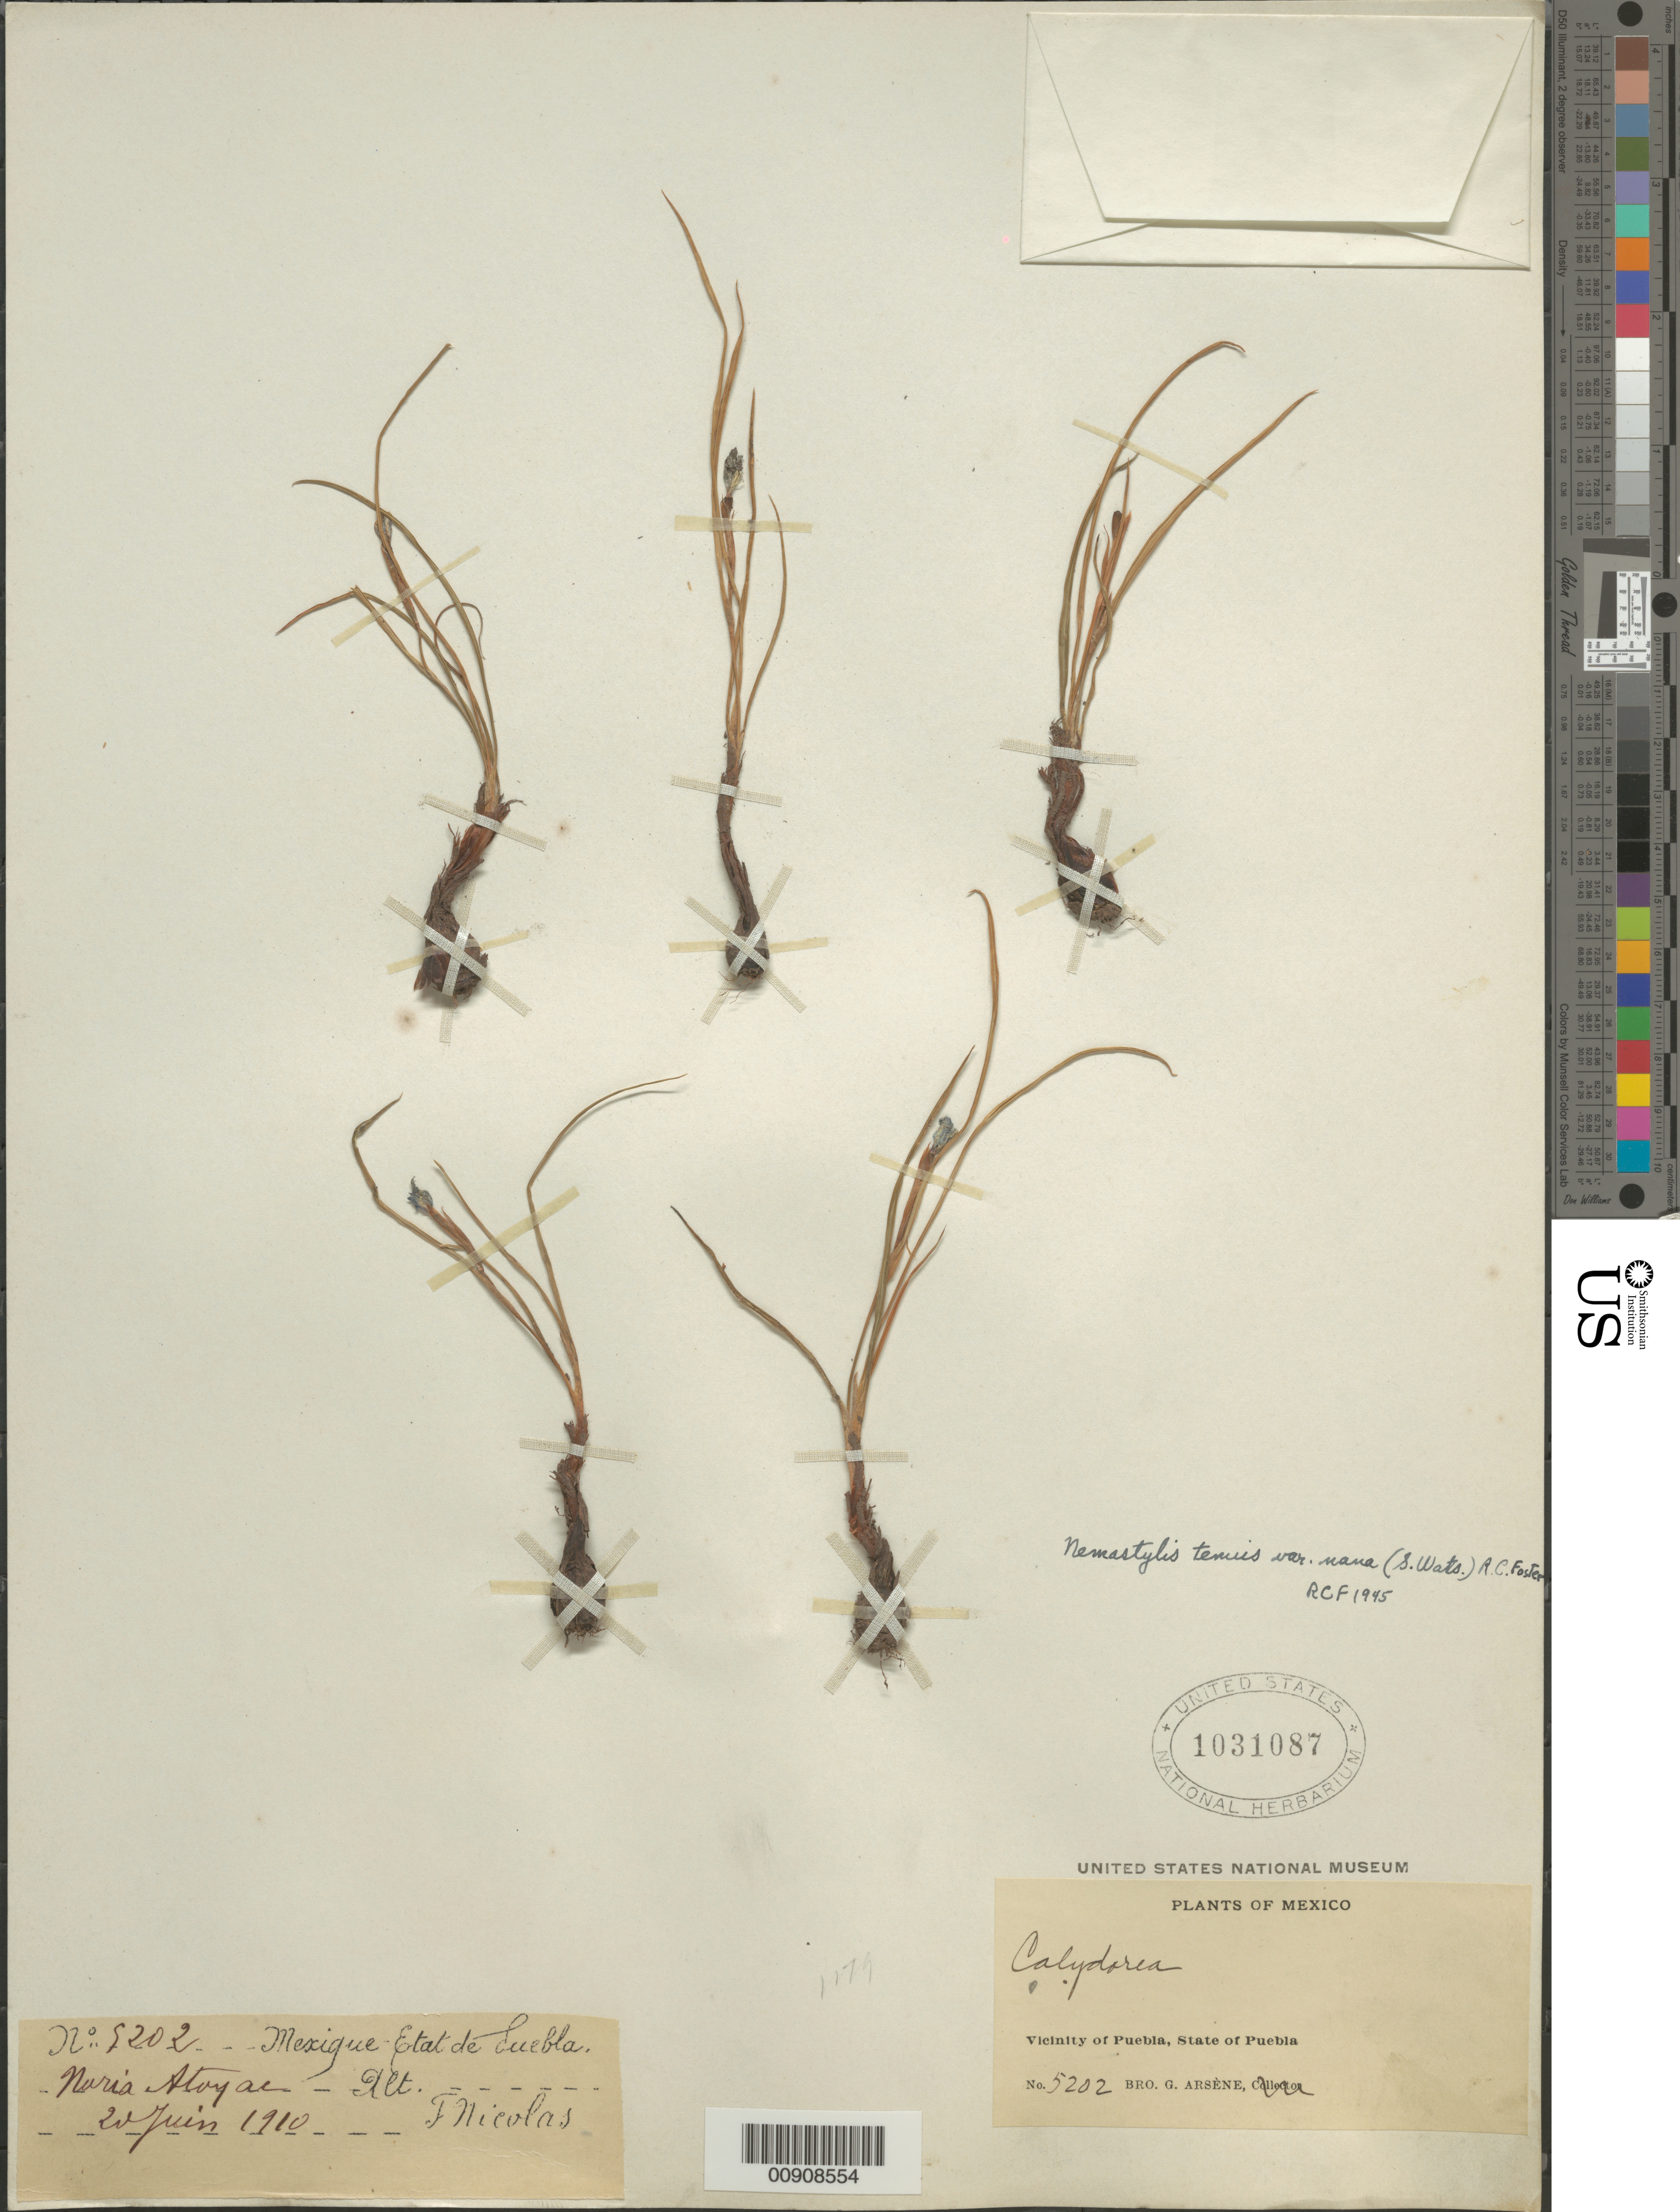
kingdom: Plantae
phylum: Tracheophyta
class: Liliopsida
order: Asparagales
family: Iridaceae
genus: Nemastylis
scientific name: Nemastylis tenuis var. nana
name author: (S. Watson) R.C. Foster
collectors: B. Nicolas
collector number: Arsène, Bro. G. No. 5202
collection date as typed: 20 Jun 1910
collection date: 1910-06-20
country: Mexico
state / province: Puebla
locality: Noria Atoyac. Vicinity of Puebla, State of Puebla.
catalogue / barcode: US 1031087